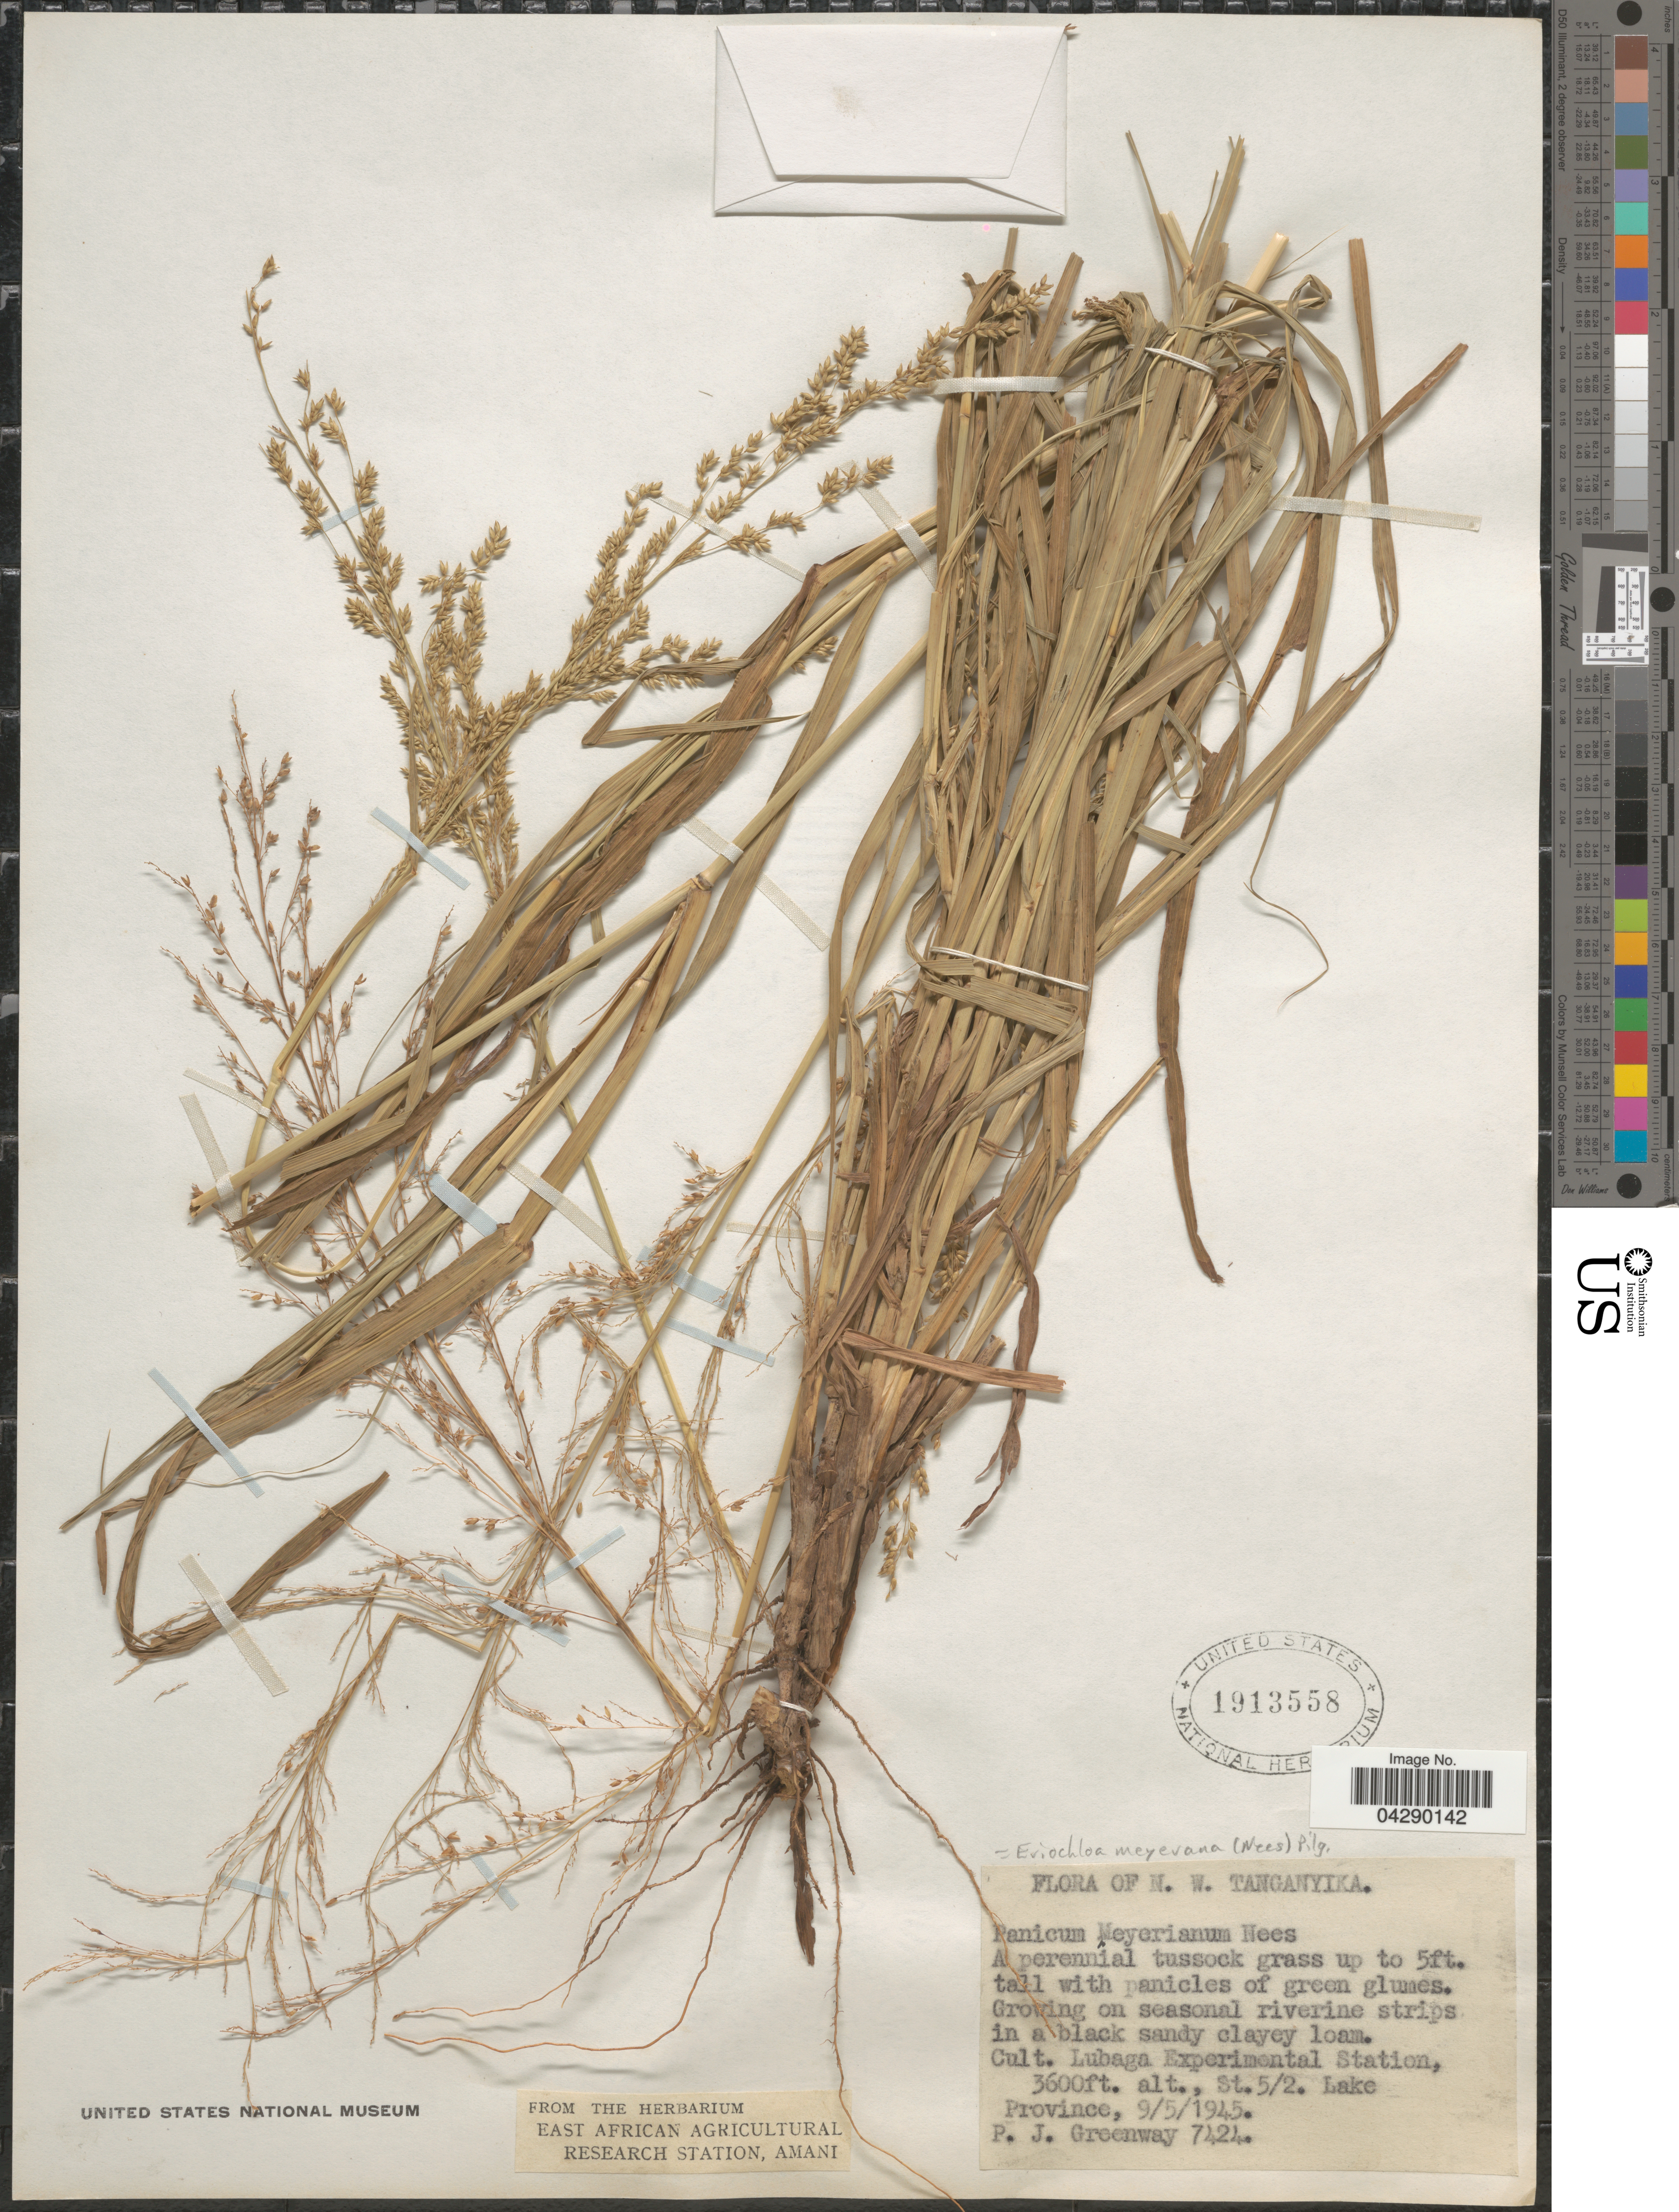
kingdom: Plantae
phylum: Tracheophyta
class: Liliopsida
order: Poales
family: Poaceae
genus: Eriochloa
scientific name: Eriochloa meyeriana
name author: (Nees) Pilg.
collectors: P. J. Greenway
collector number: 7424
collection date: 1945-05-09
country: Tanzania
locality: N. W. Tanganyika. Cult. Lubaga Experimental Station. St. 5/2. Lake Province.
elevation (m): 1097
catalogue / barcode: US 1913558